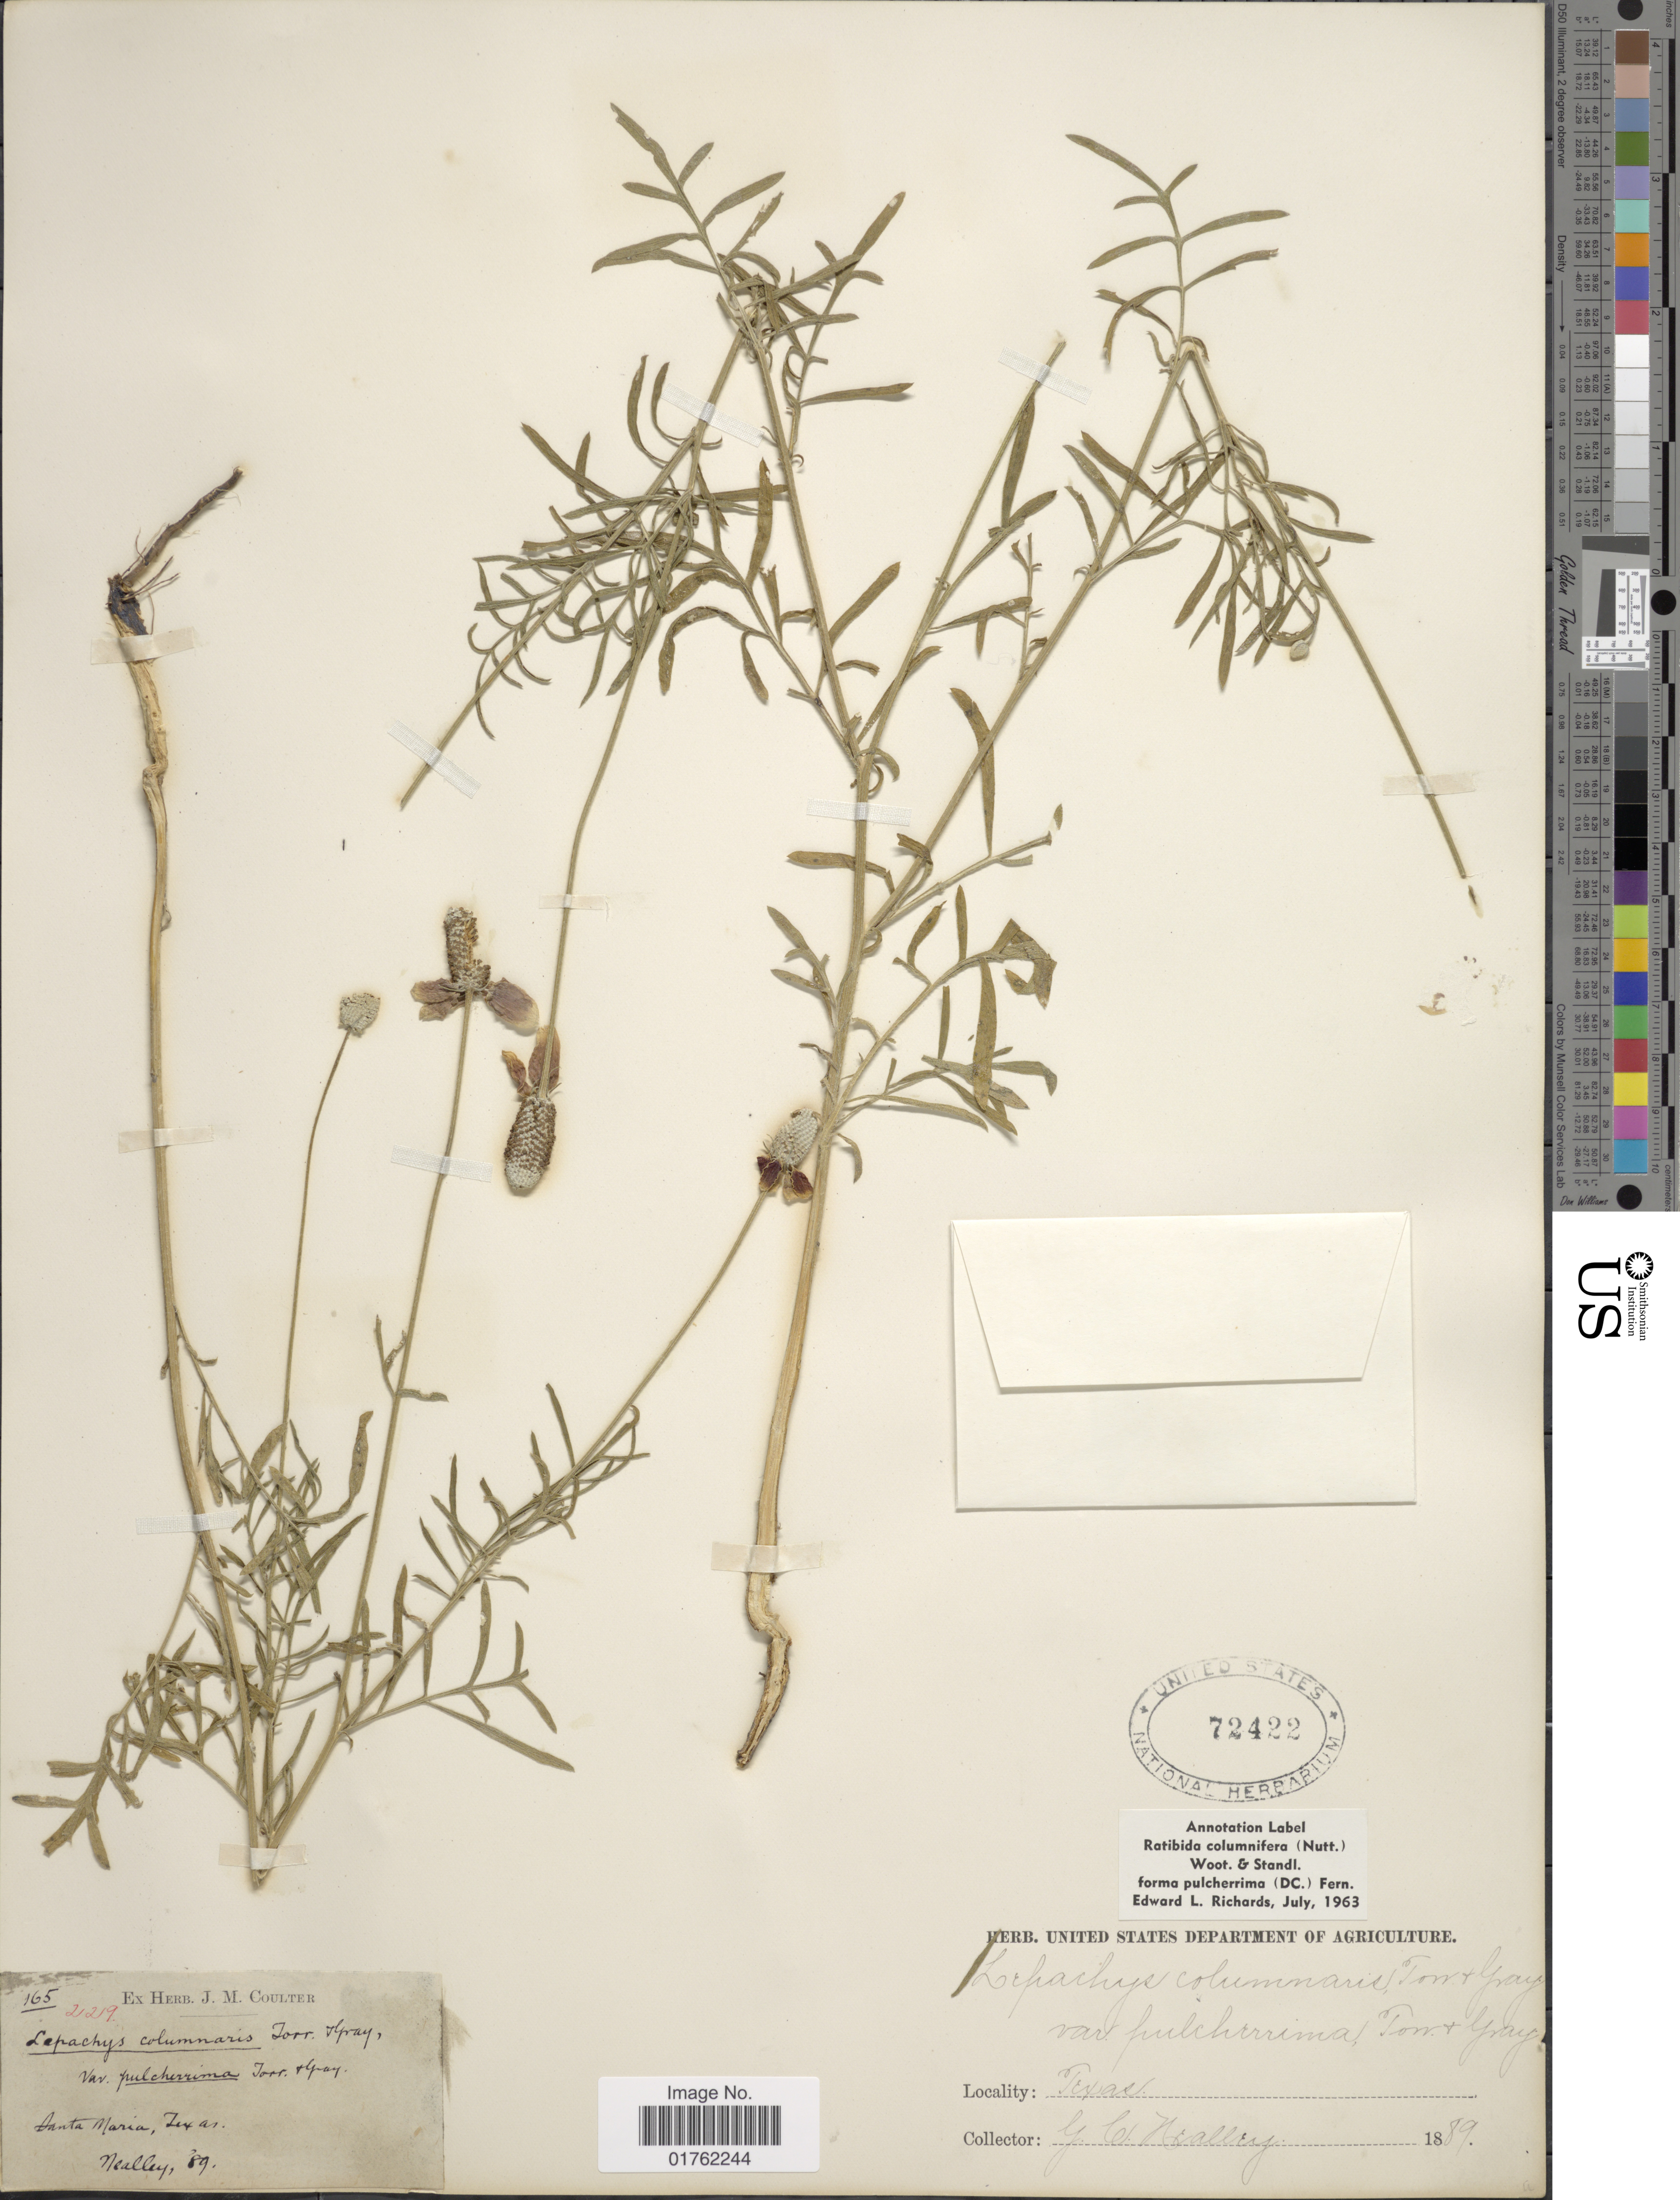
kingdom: Plantae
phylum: Tracheophyta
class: Magnoliopsida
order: Asterales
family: Asteraceae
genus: Ratibida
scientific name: Ratibida columnaris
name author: (Pursh) D. Don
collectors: G. C. Nealley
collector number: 165/21219?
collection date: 1889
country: United States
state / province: Texas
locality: Santa Maria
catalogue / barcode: US 72422